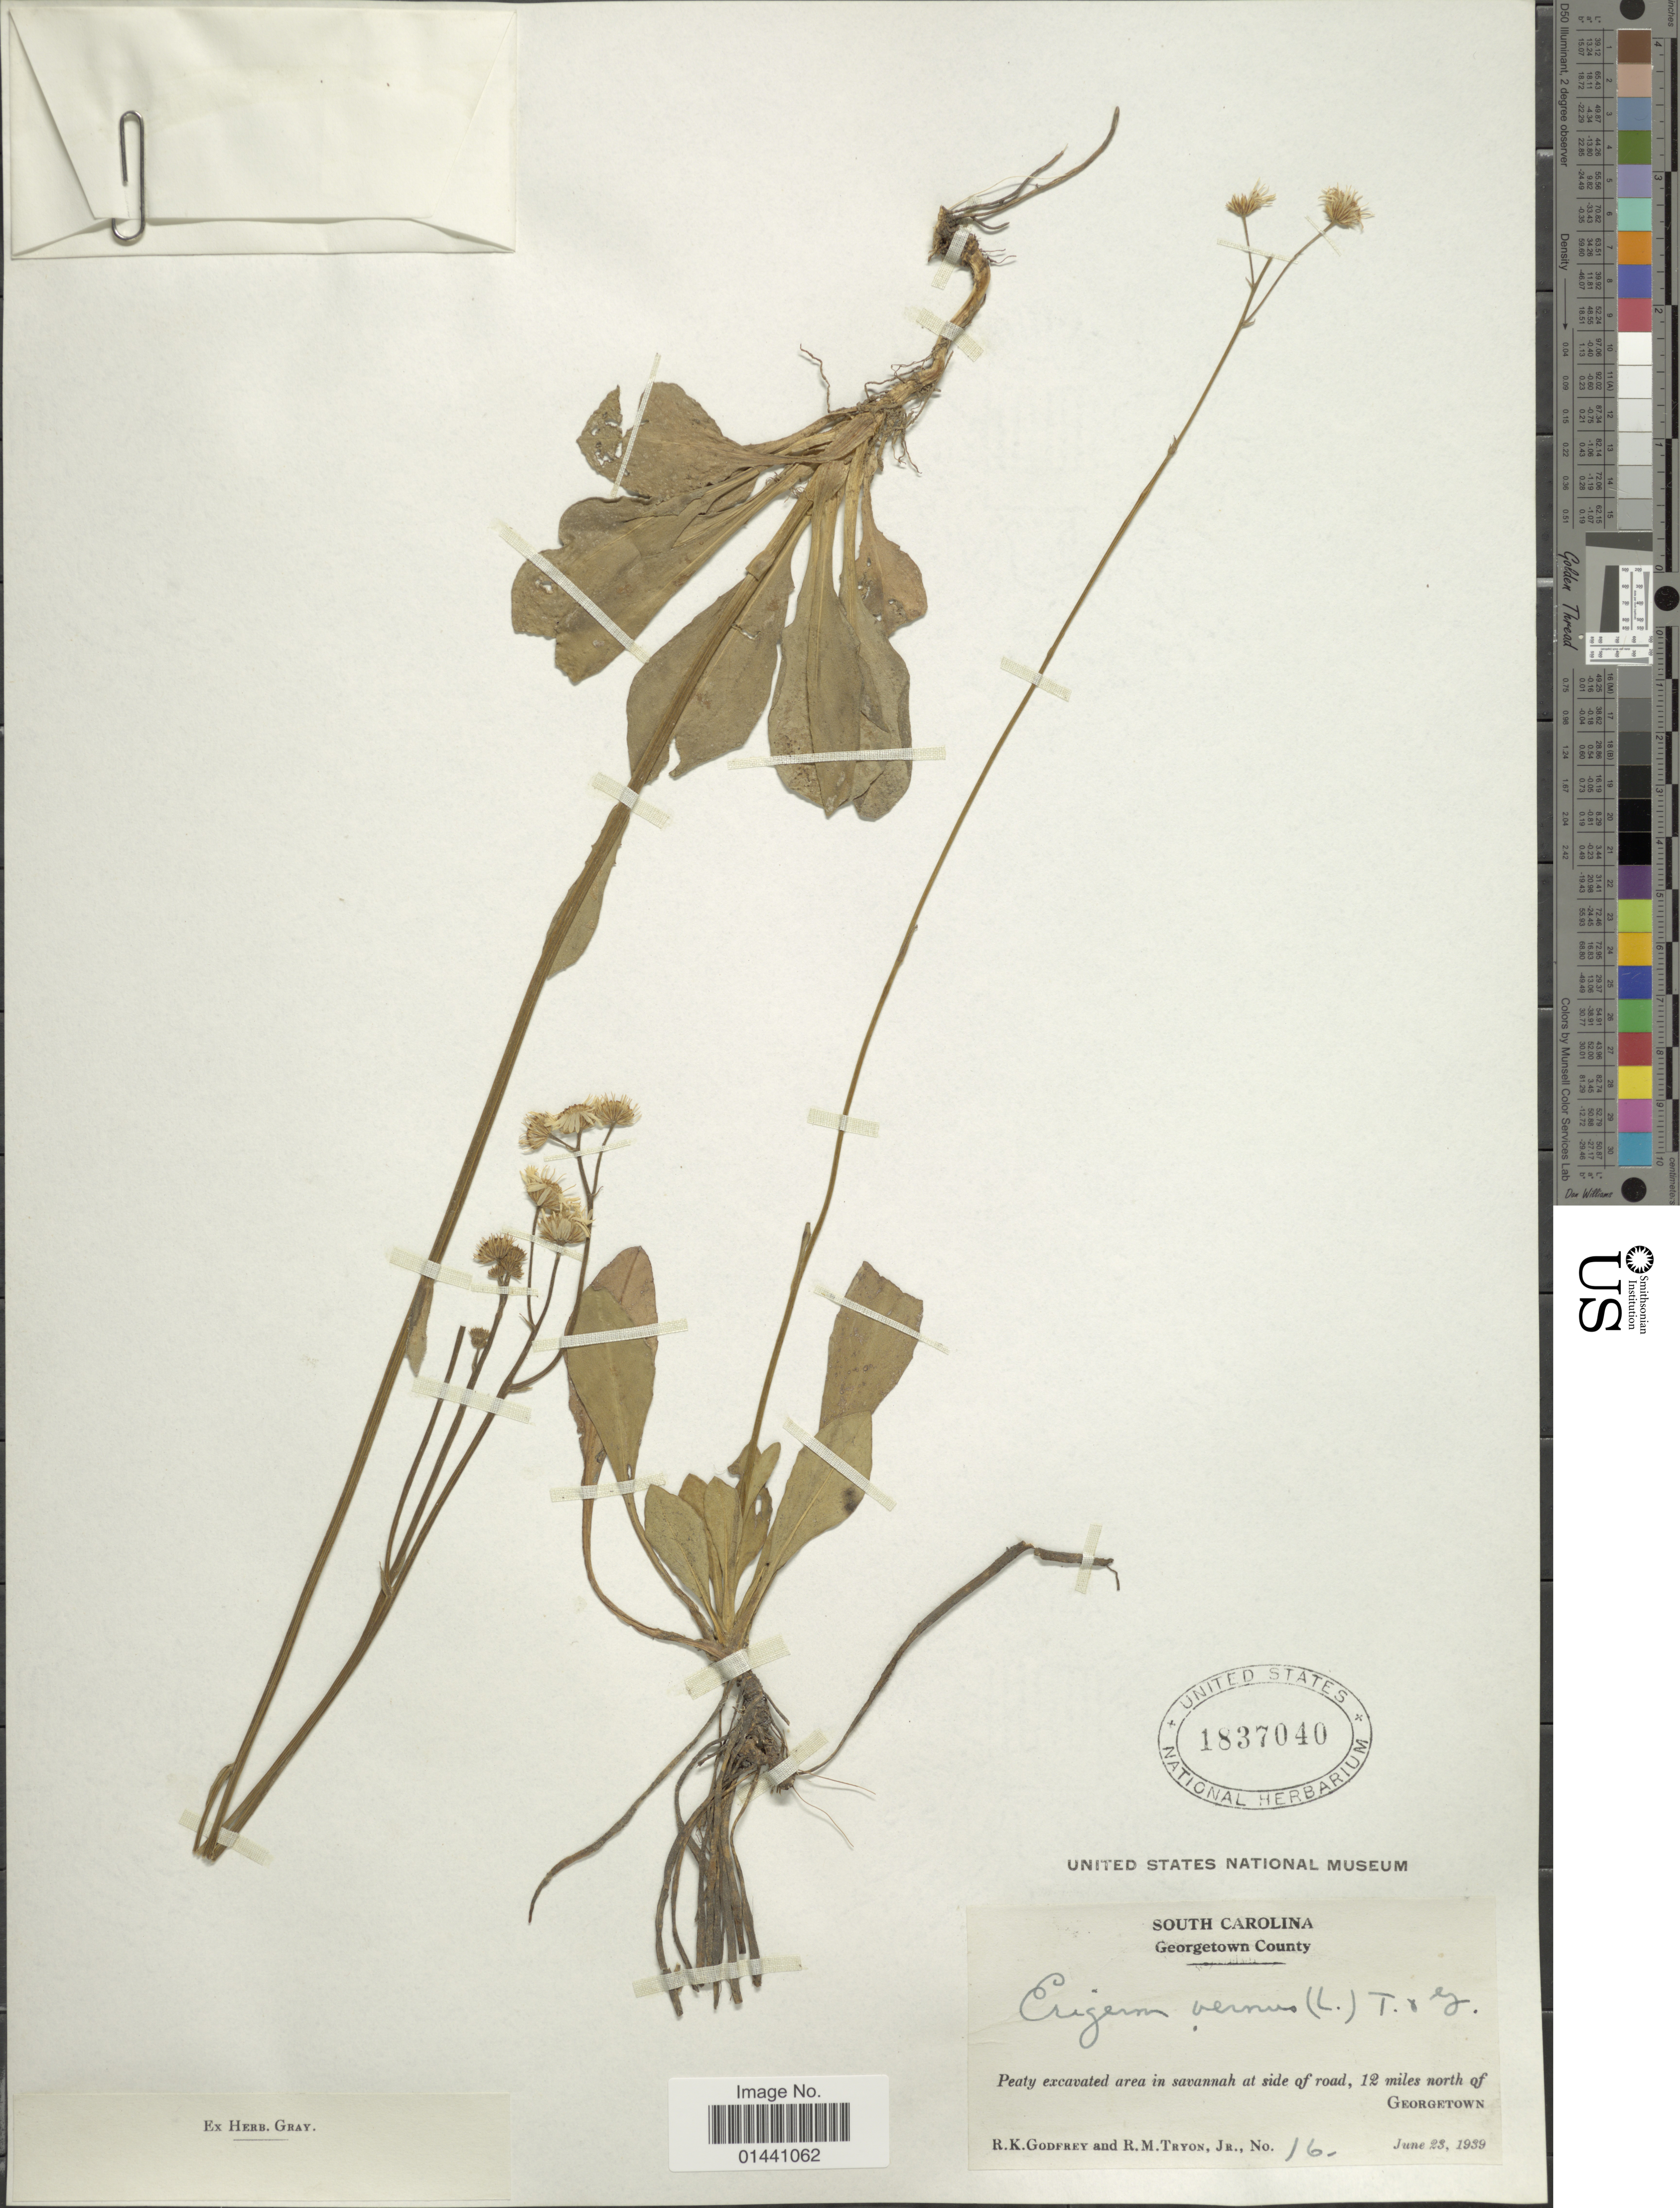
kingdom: Plantae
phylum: Tracheophyta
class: Magnoliopsida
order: Asterales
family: Asteraceae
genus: Erigeron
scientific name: Erigeron vernus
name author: (L.) Torr. & A. Gray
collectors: R. K. Godfrey & R. M. Tryon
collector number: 16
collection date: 1939-06-23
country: United States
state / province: South Carolina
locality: Georgetown County, Peaty excavated area in savannah at side of road, 12 miles north of Georgetown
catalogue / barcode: US 1837040